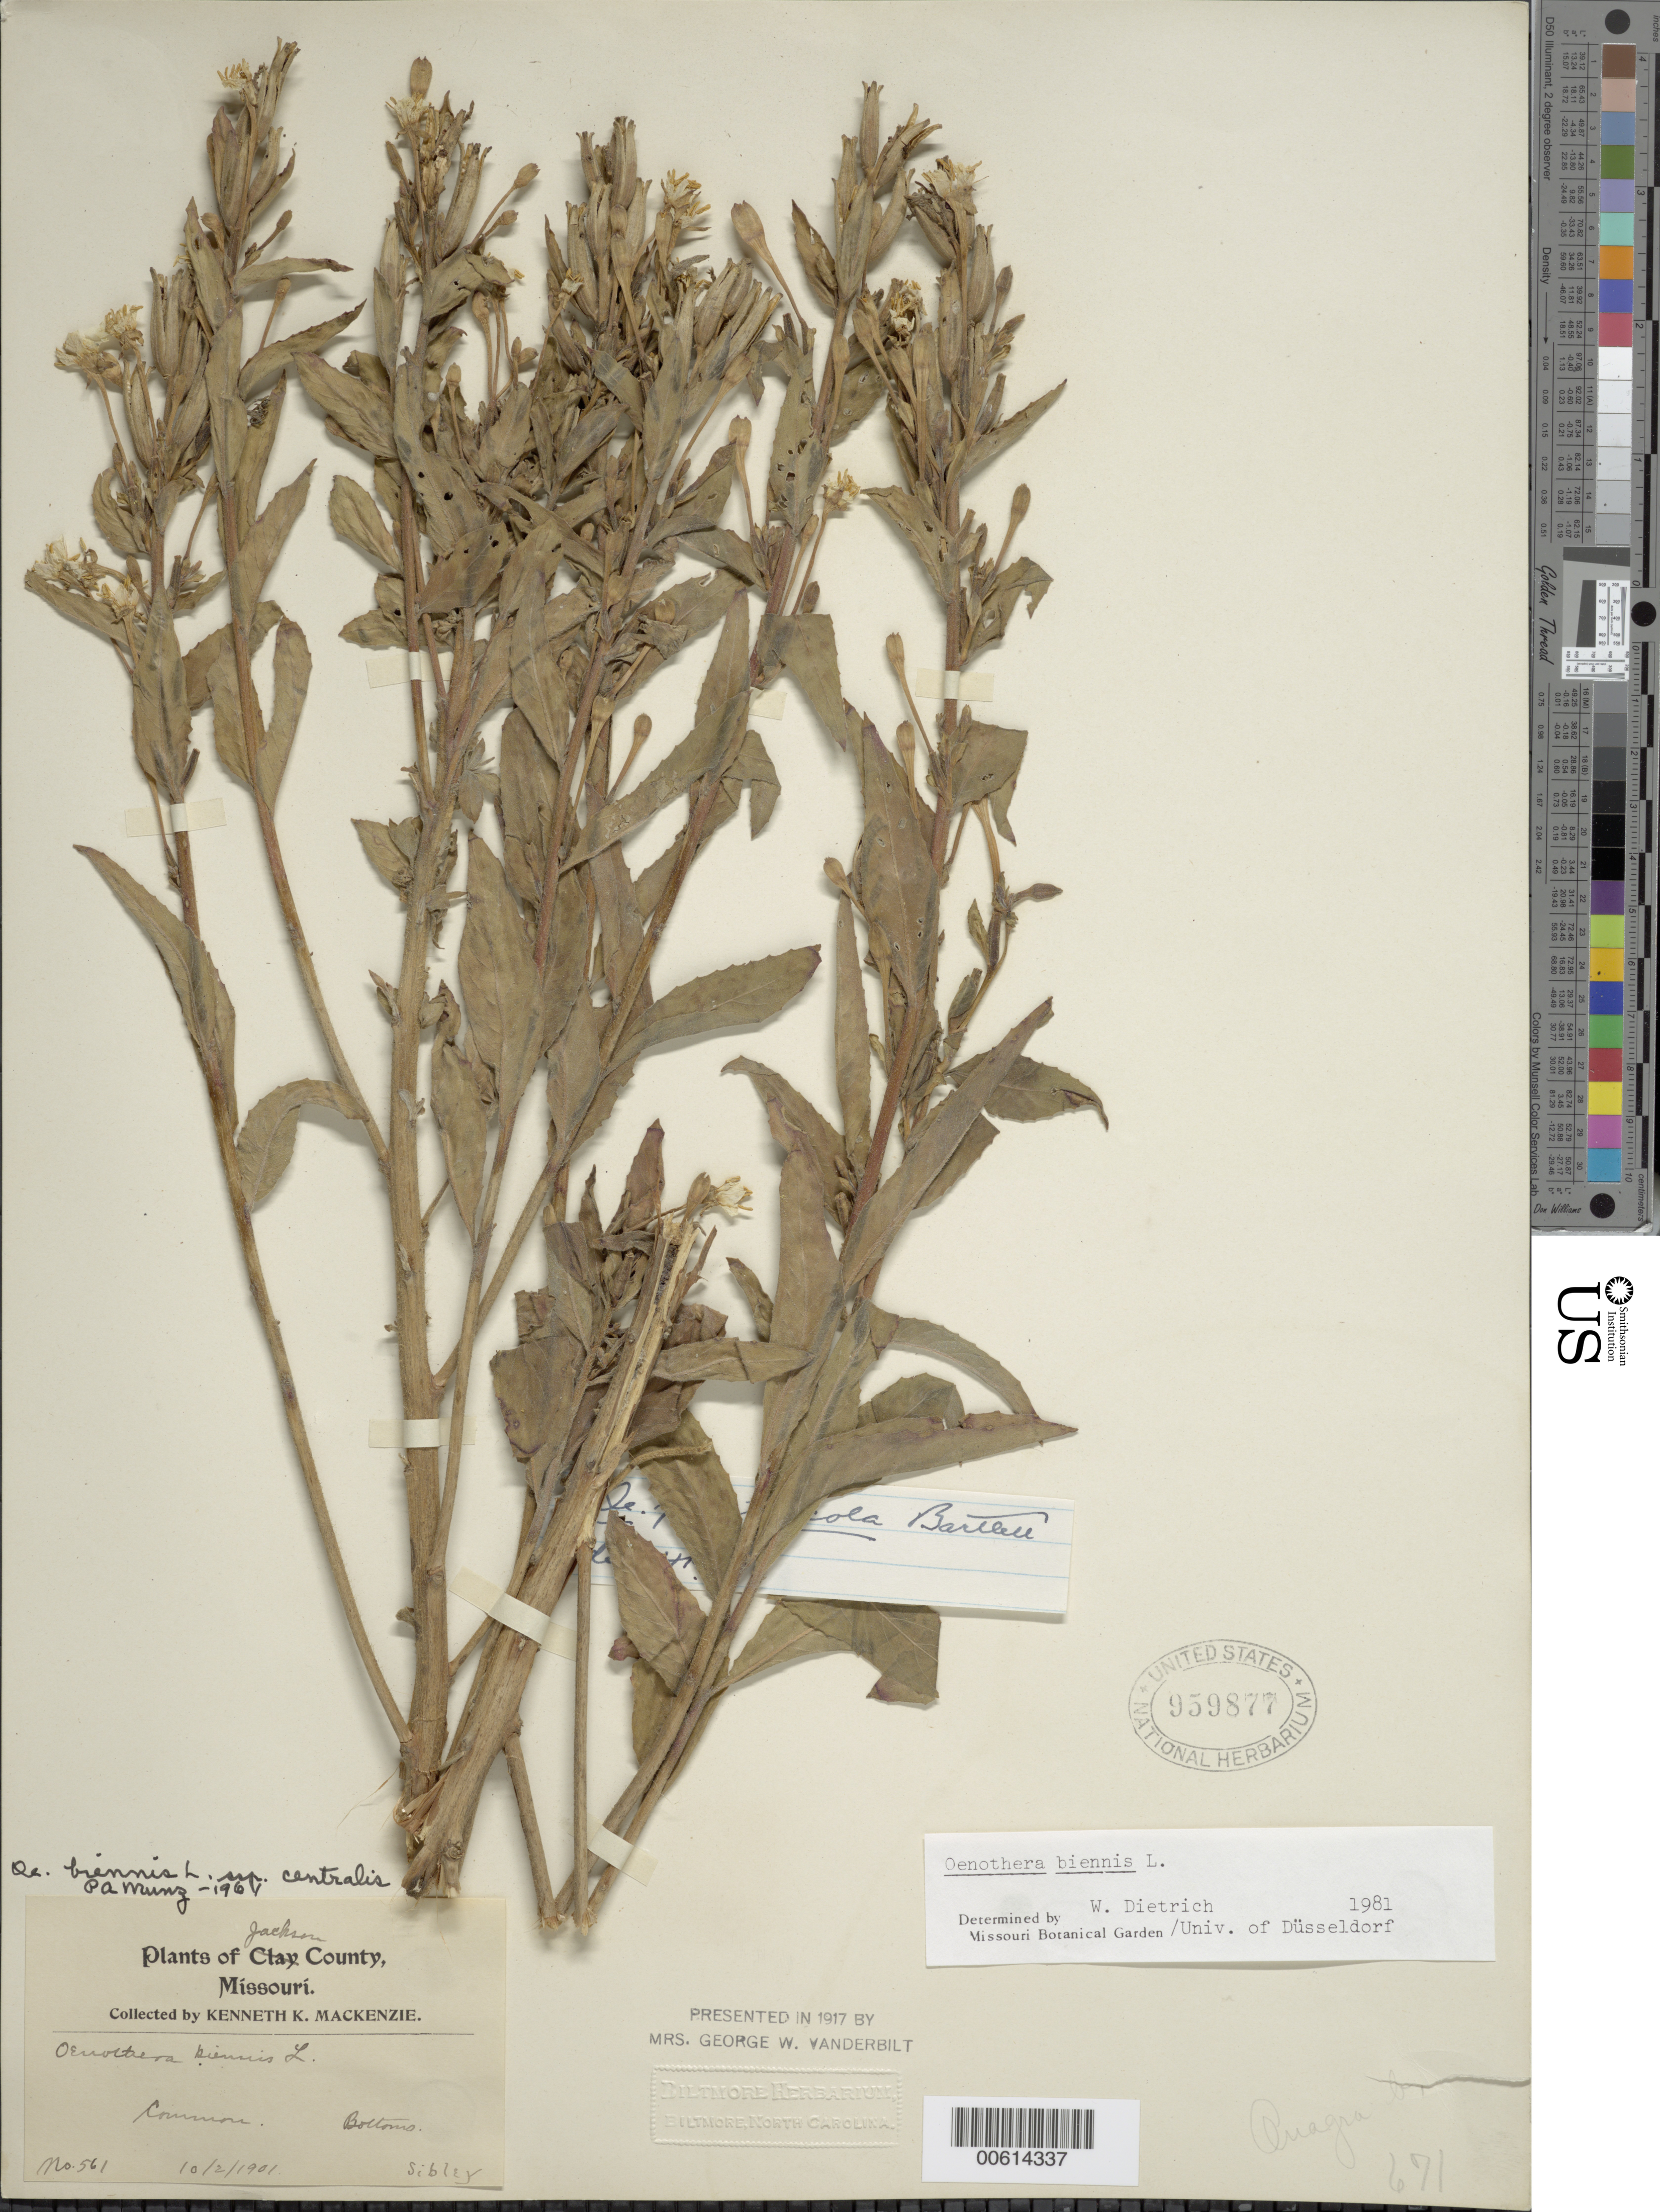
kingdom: Plantae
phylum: Tracheophyta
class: Magnoliopsida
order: Myrtales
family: Onagraceae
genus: Oenothera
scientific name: Oenothera biennis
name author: L.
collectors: K. K. Mackenzie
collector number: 561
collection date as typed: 02 Oct 1901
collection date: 1901-10-02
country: United States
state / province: Missouri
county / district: Jackson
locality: Sibley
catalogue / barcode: US 959877